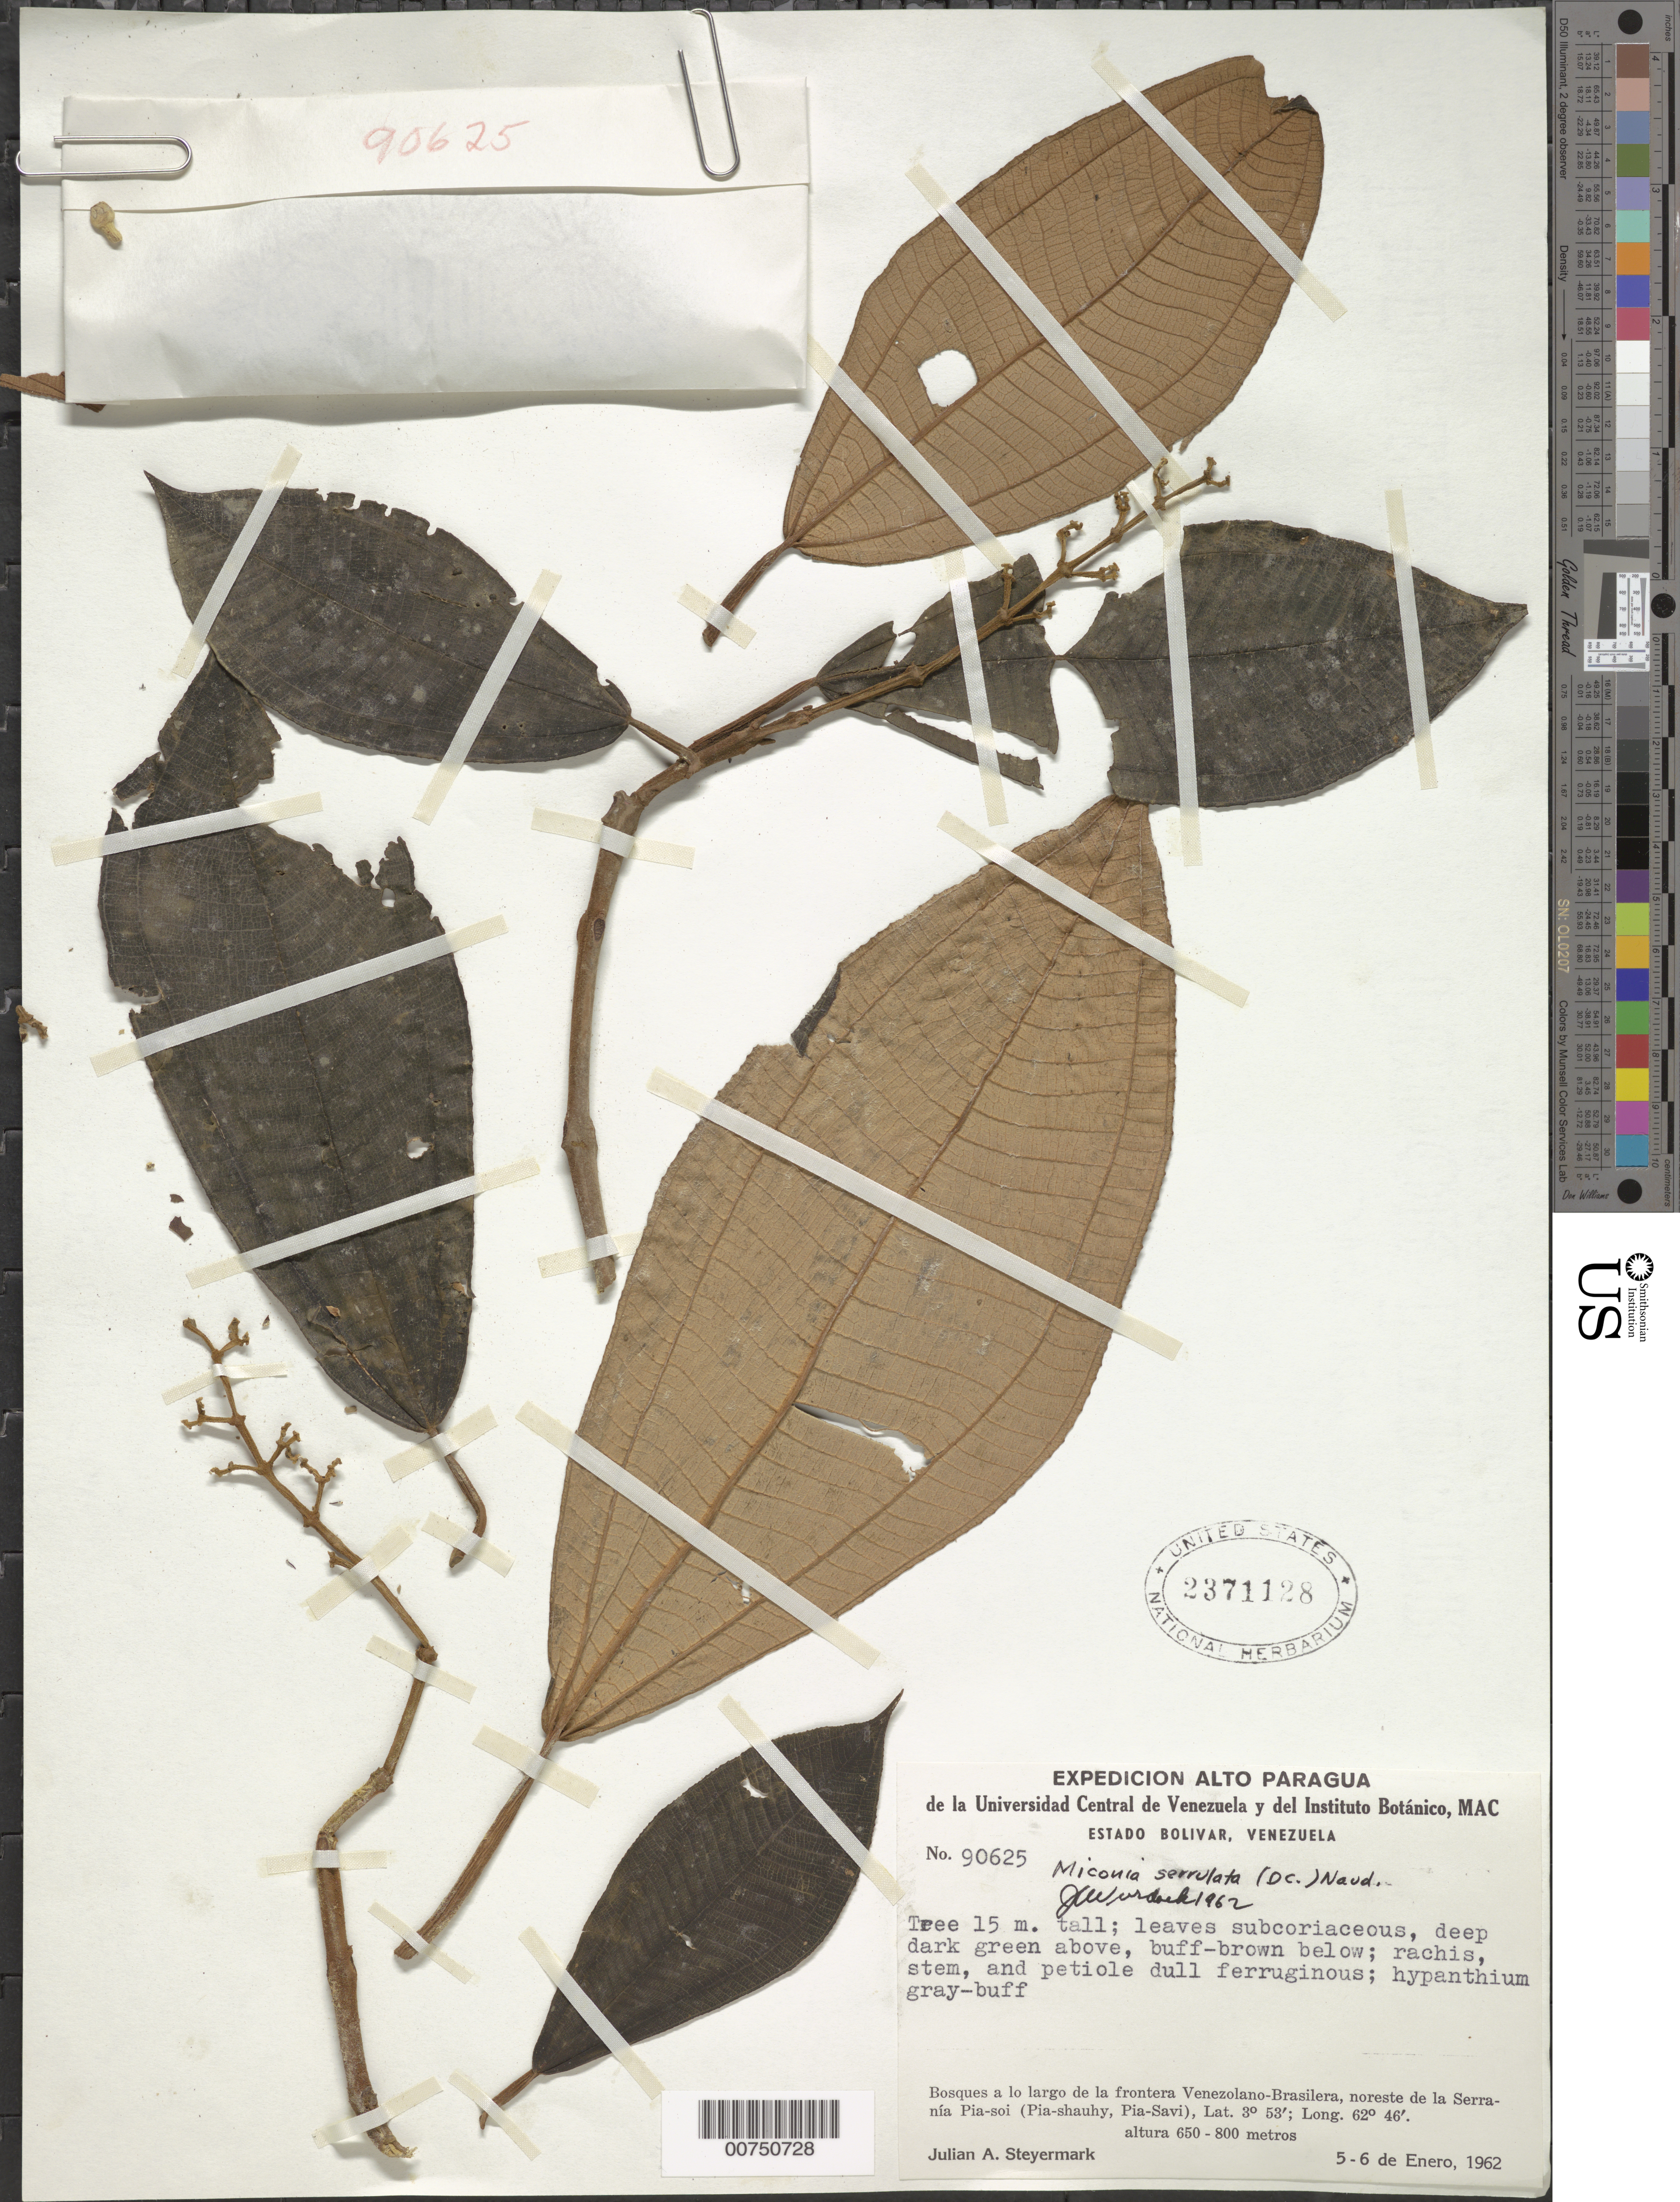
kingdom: Plantae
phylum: Tracheophyta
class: Magnoliopsida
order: Myrtales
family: Melastomataceae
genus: Miconia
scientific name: Miconia serrulata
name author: (DC.) Naudin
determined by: Wurdack, John J., (US), US (UNITED STATES)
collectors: J. Steyermark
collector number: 90625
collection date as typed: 5-Jan-62 to 6-Jan-62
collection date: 1962-01-05/1962-01-06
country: Venezuela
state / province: Bolívar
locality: Serranía Pia-soi (Pia-shauhy, Pia-Savi), NE of; on Venezuela-Brazil border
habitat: Bosques a lo largo de la frontera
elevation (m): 650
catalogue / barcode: US 2371128